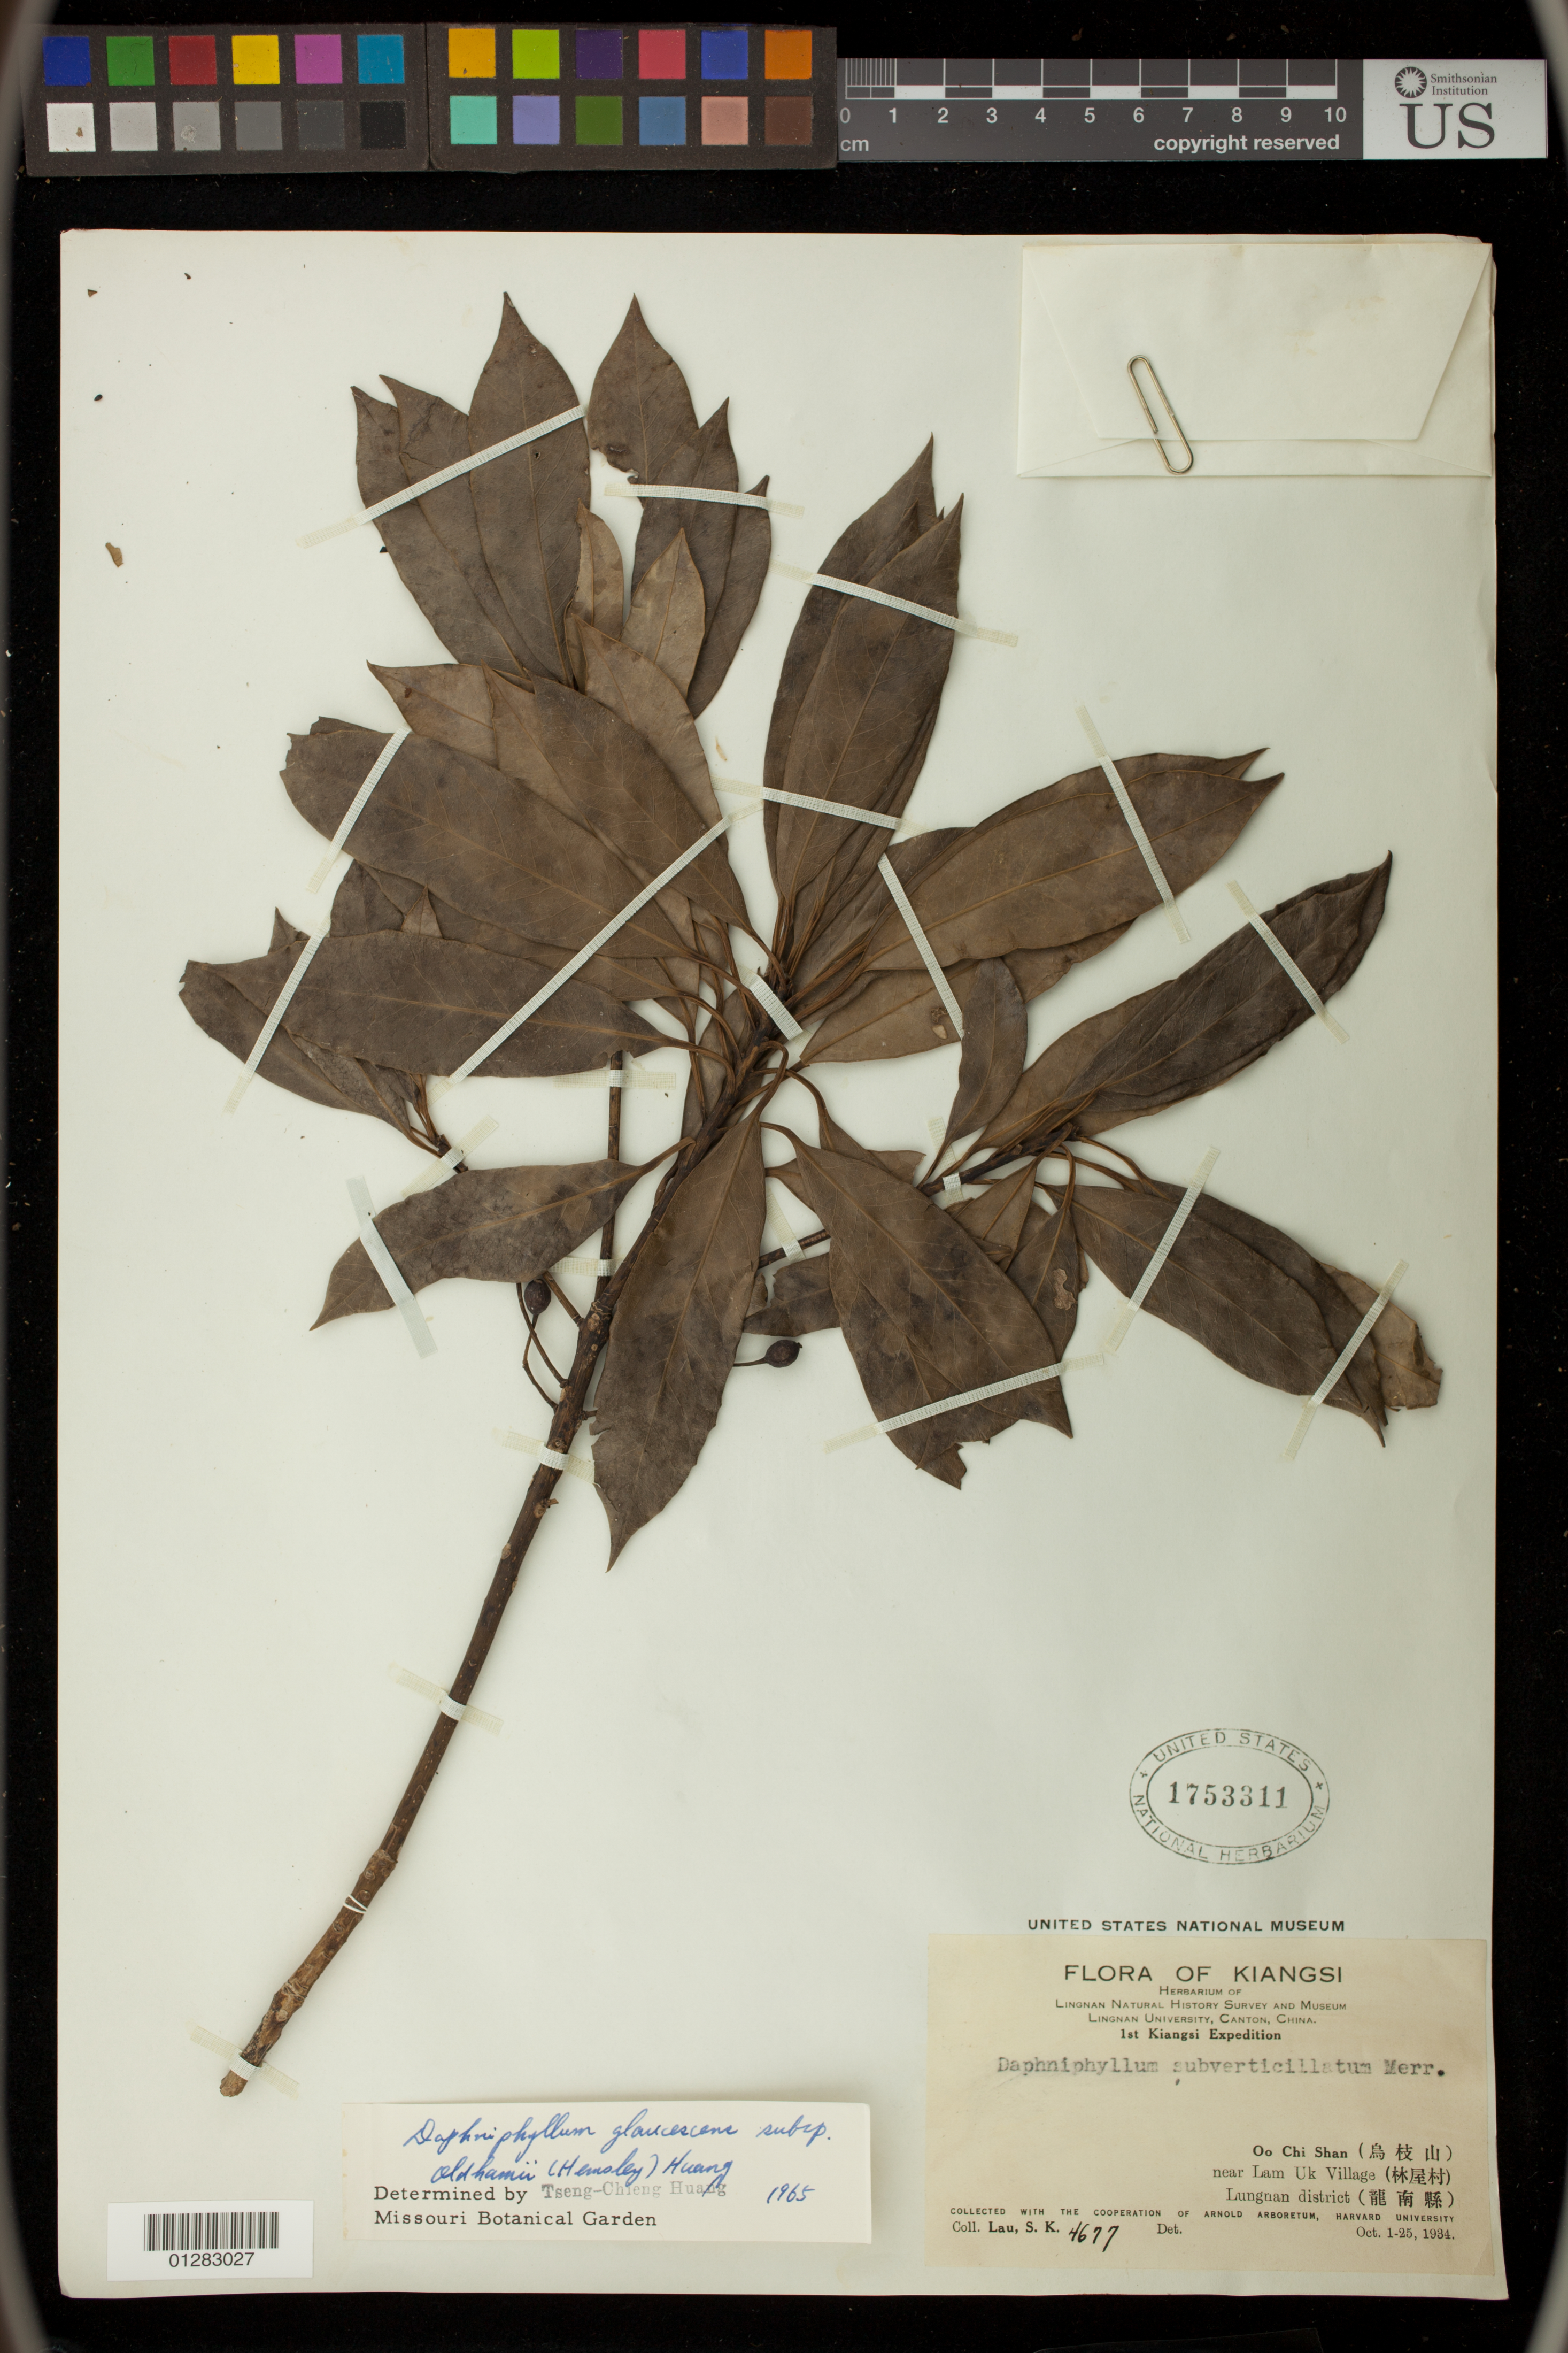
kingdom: Plantae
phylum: Tracheophyta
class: Magnoliopsida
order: Saxifragales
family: Daphniphyllaceae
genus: Daphniphyllum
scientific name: Daphniphyllum glaucescens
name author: Blume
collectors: S. K. Lau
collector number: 4677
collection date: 1934-10-01/1934-10-25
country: China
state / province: Jiangxi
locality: Oo Chi Shan, near Lam Uk Village, Lungnan District, Kiangsi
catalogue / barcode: US 1753311